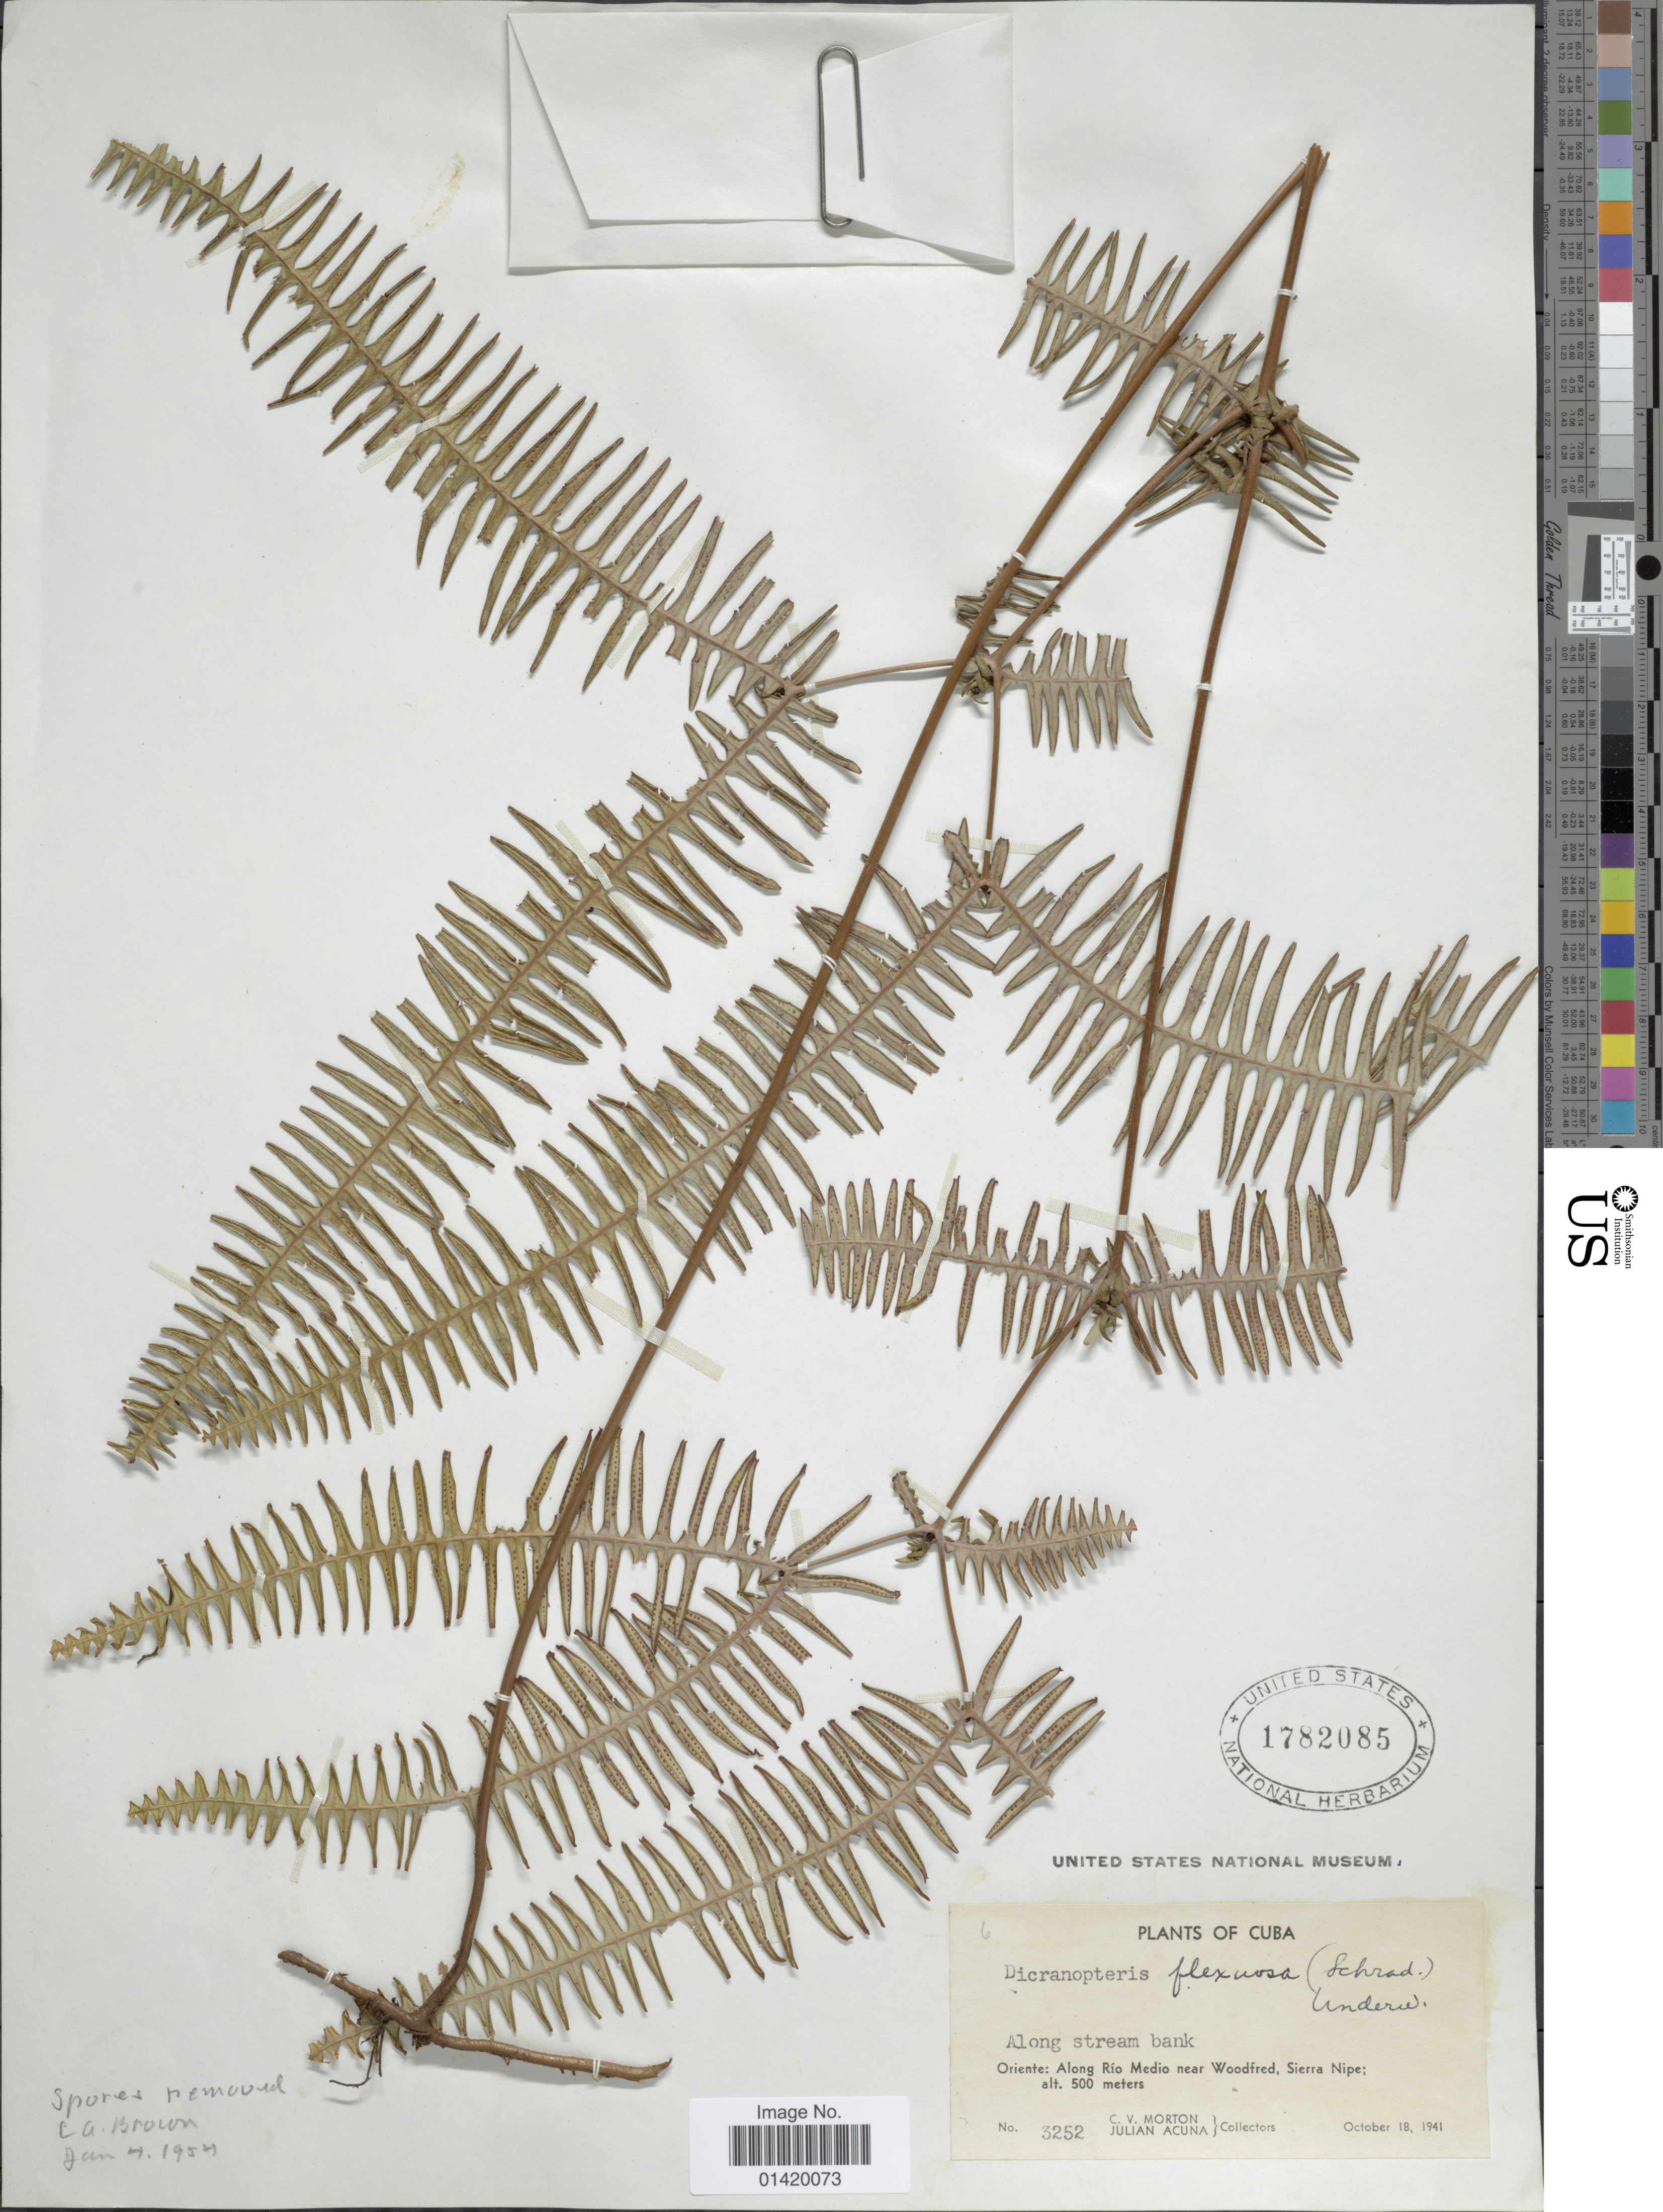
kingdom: Plantae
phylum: Tracheophyta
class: Polypodiopsida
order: Gleicheniales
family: Gleicheniaceae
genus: Dicranopteris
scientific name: Dicranopteris flexuosa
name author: (Schrad.) Underw.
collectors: C. V. Morton & J. B. Acuña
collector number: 3252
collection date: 1941-10-18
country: Cuba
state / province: Oriente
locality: Along Río Medio near Woodfred, Sierra Nipe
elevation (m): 500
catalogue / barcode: US 1782085